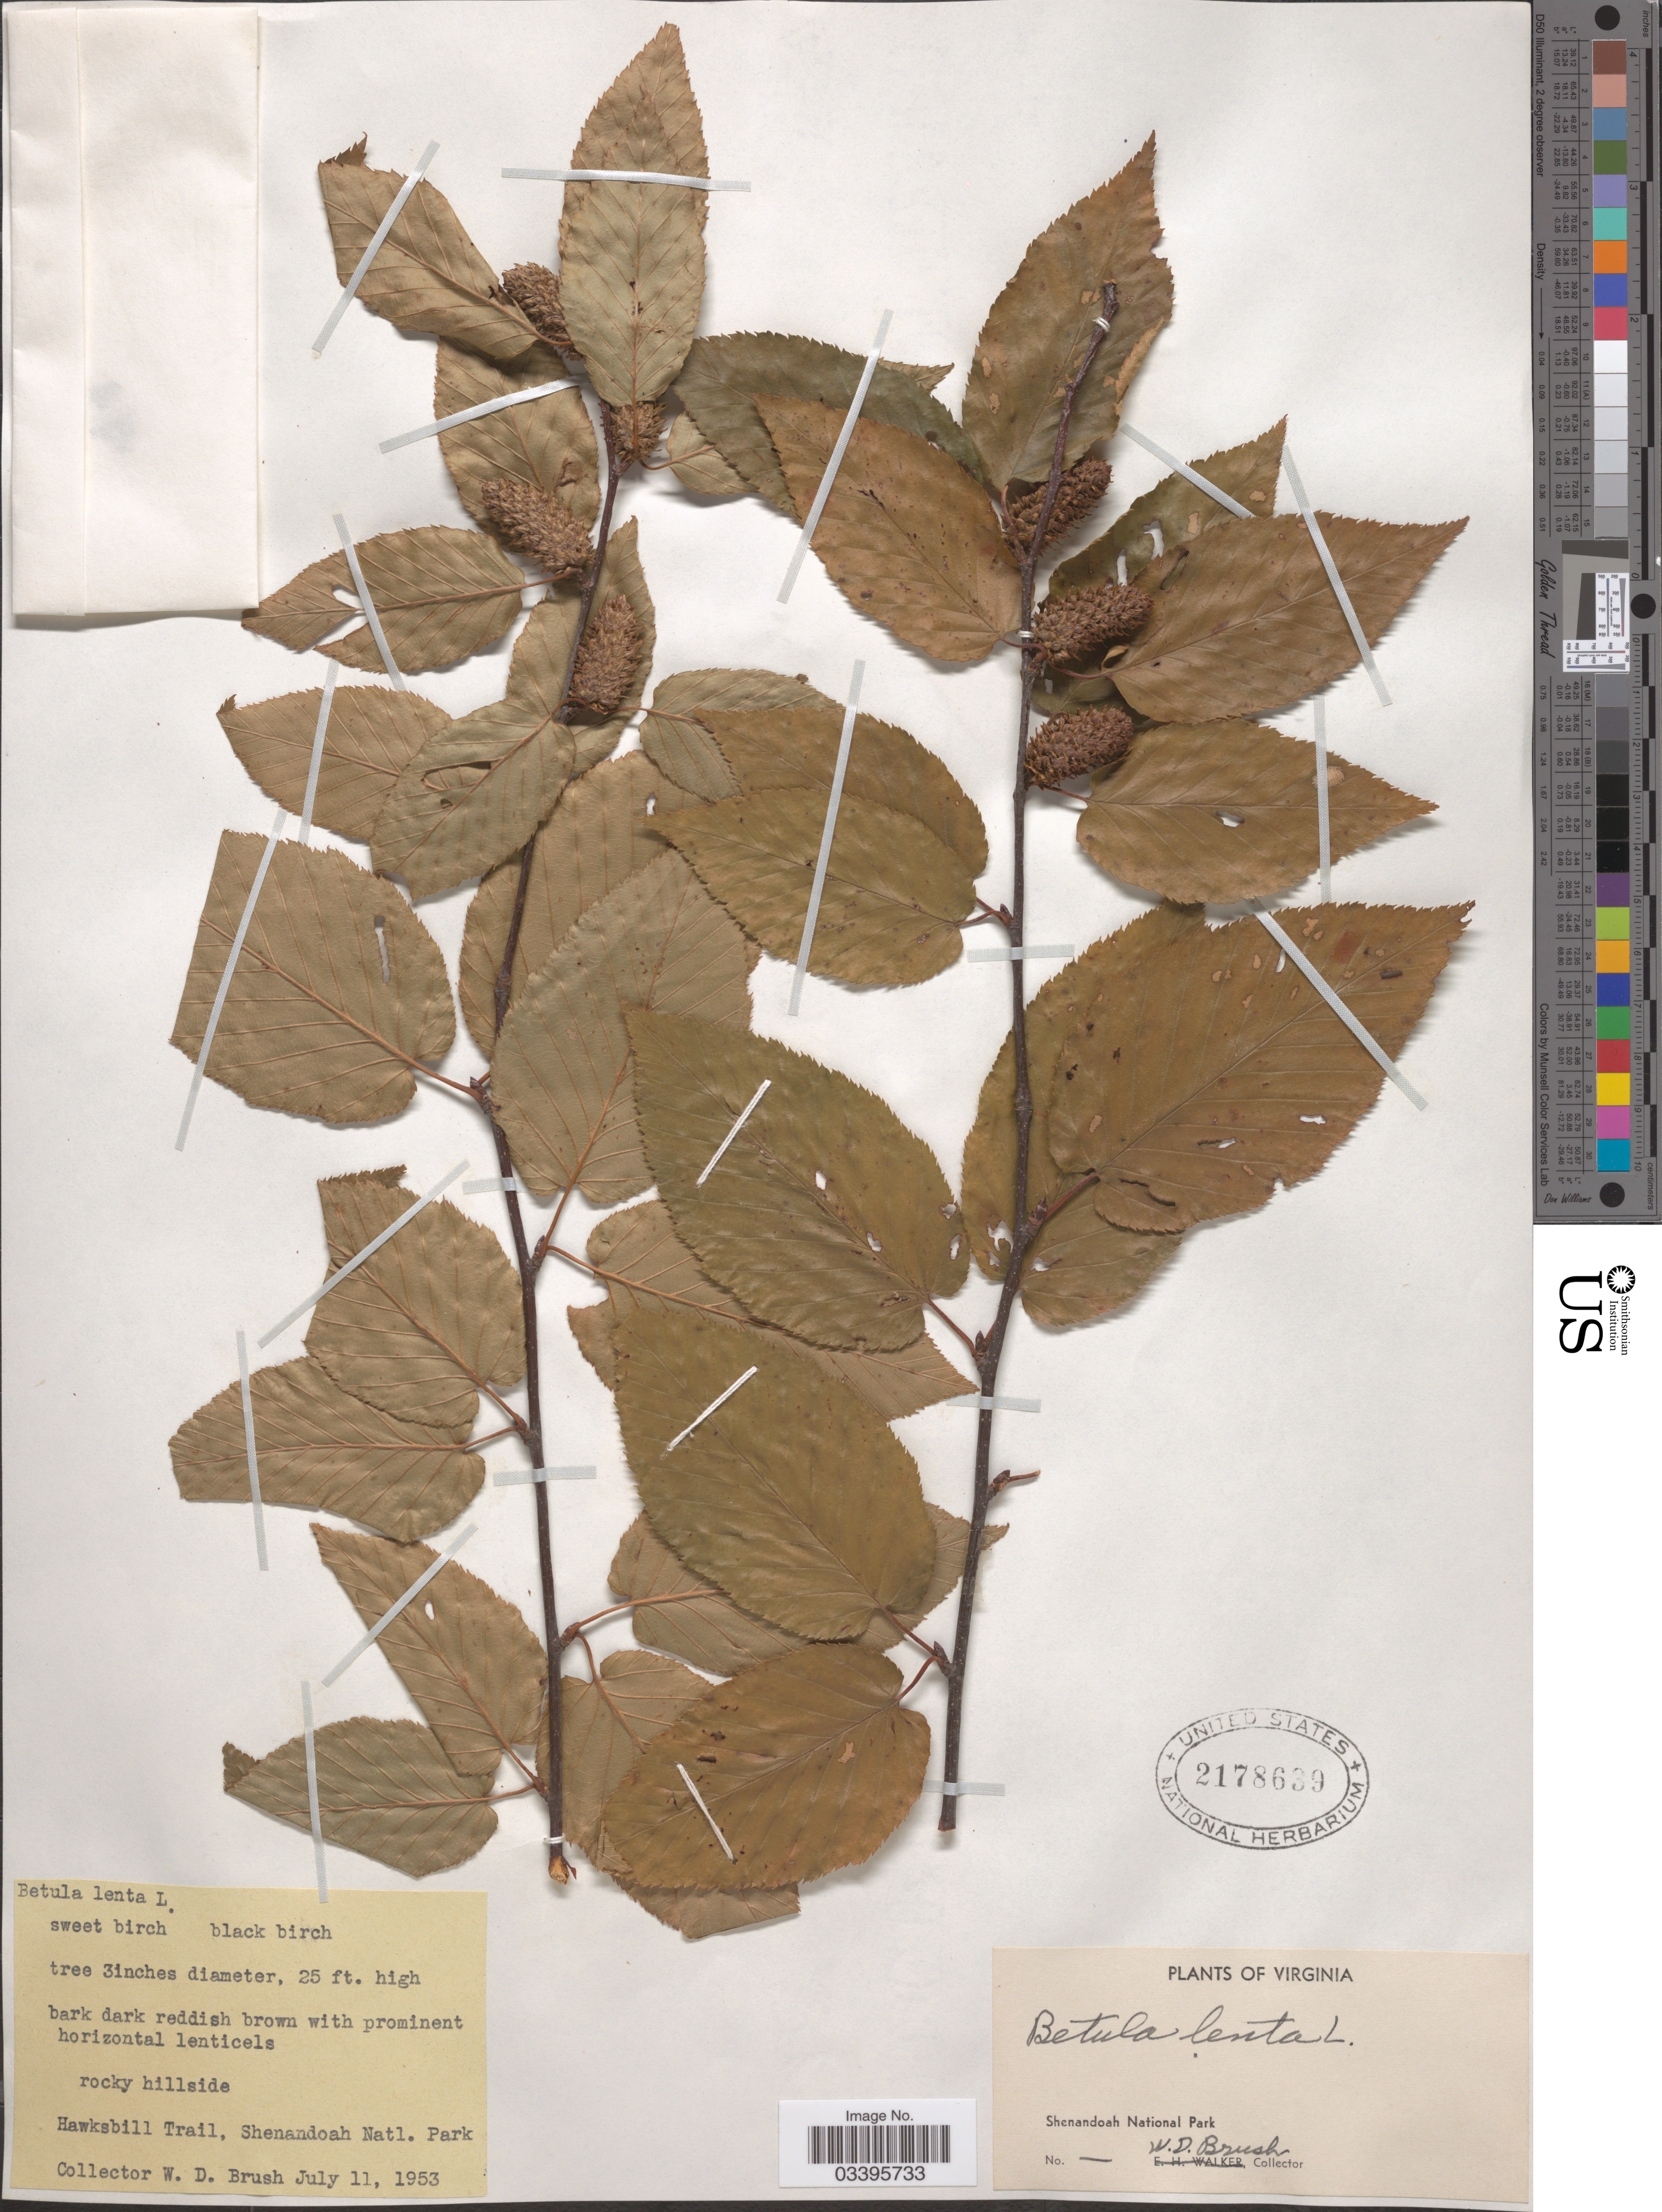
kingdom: Plantae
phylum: Tracheophyta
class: Magnoliopsida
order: Fagales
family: Betulaceae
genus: Betula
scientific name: Betula lenta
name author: L.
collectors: W. Brush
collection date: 1953-07-11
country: United States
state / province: Virginia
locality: Hawksbill Trail, Shenandoah National Park.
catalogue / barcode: US 2178639